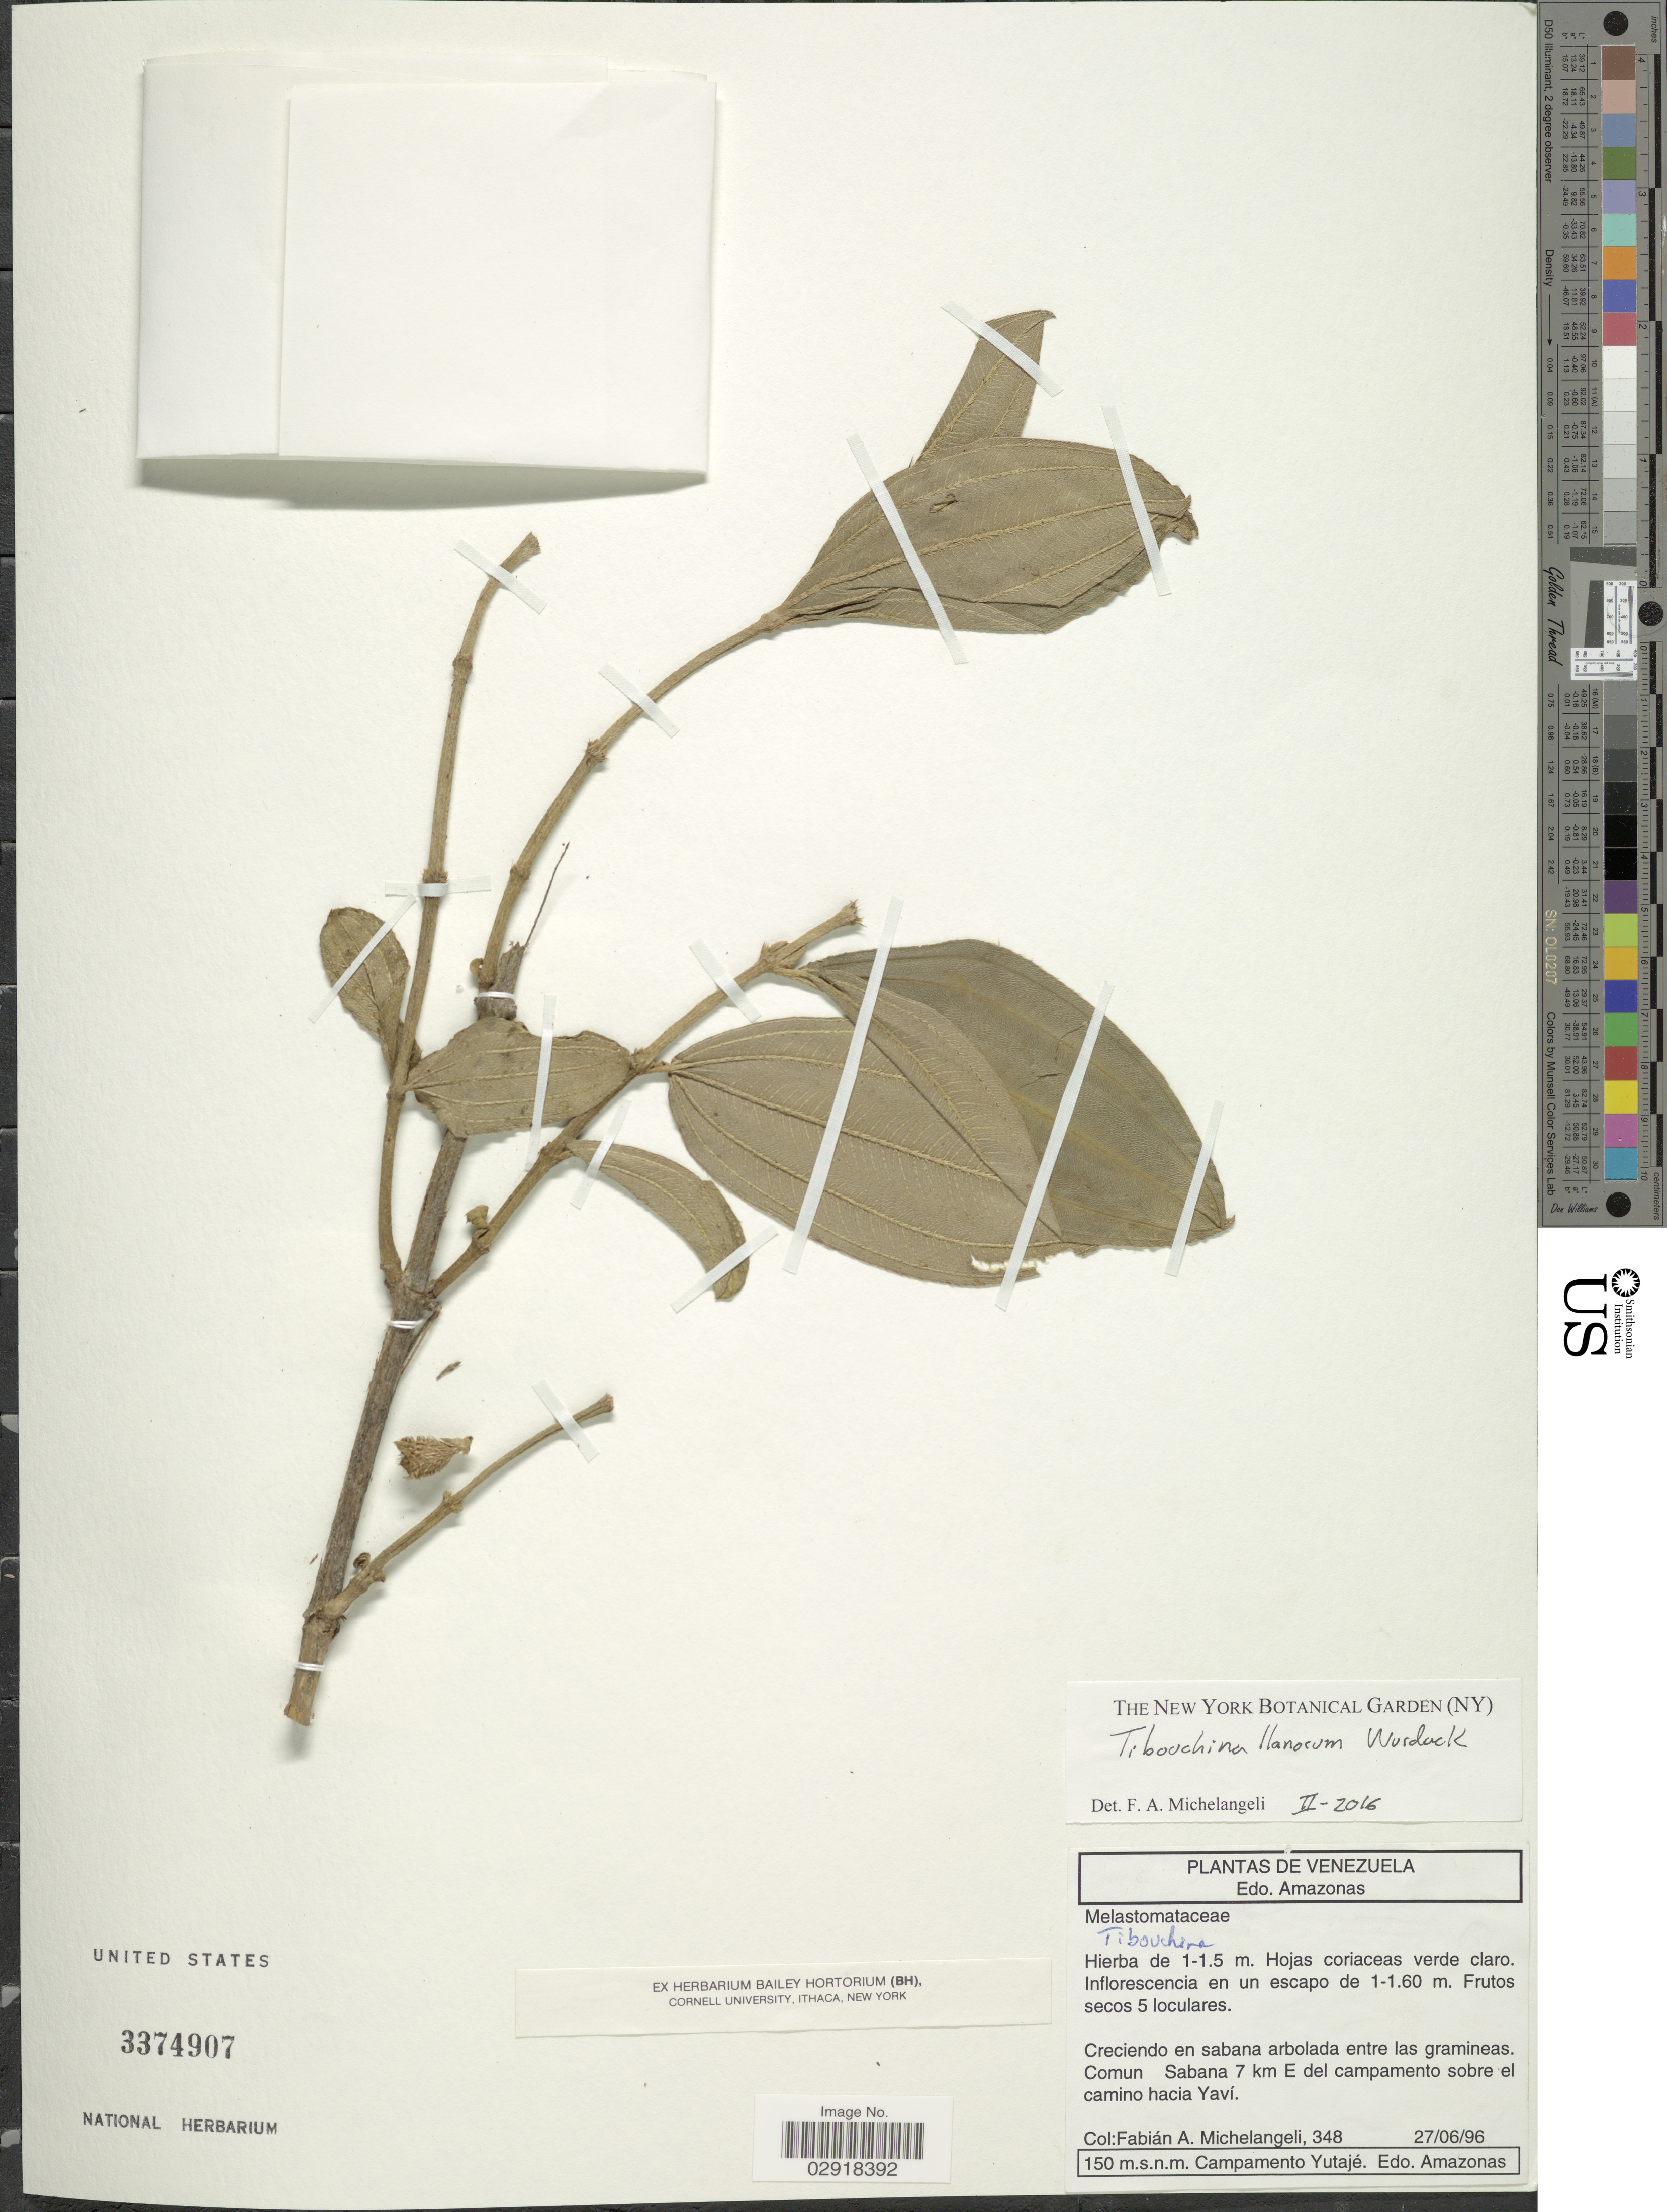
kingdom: Plantae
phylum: Tracheophyta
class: Magnoliopsida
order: Myrtales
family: Melastomataceae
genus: Tibouchina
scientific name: Tibouchina llanorum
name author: Wurdack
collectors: F. A. Michelangeli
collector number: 348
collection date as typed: Transcribed d/m/y: 27/6/96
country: Venezuela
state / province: Amazonas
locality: Creciendo en sabana arbolada entre las gramineas, Comun Sabana 7 km E. del campamento sobre el camino hacia Yaví, Campamento Yutajé.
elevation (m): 150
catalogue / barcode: US 3374907